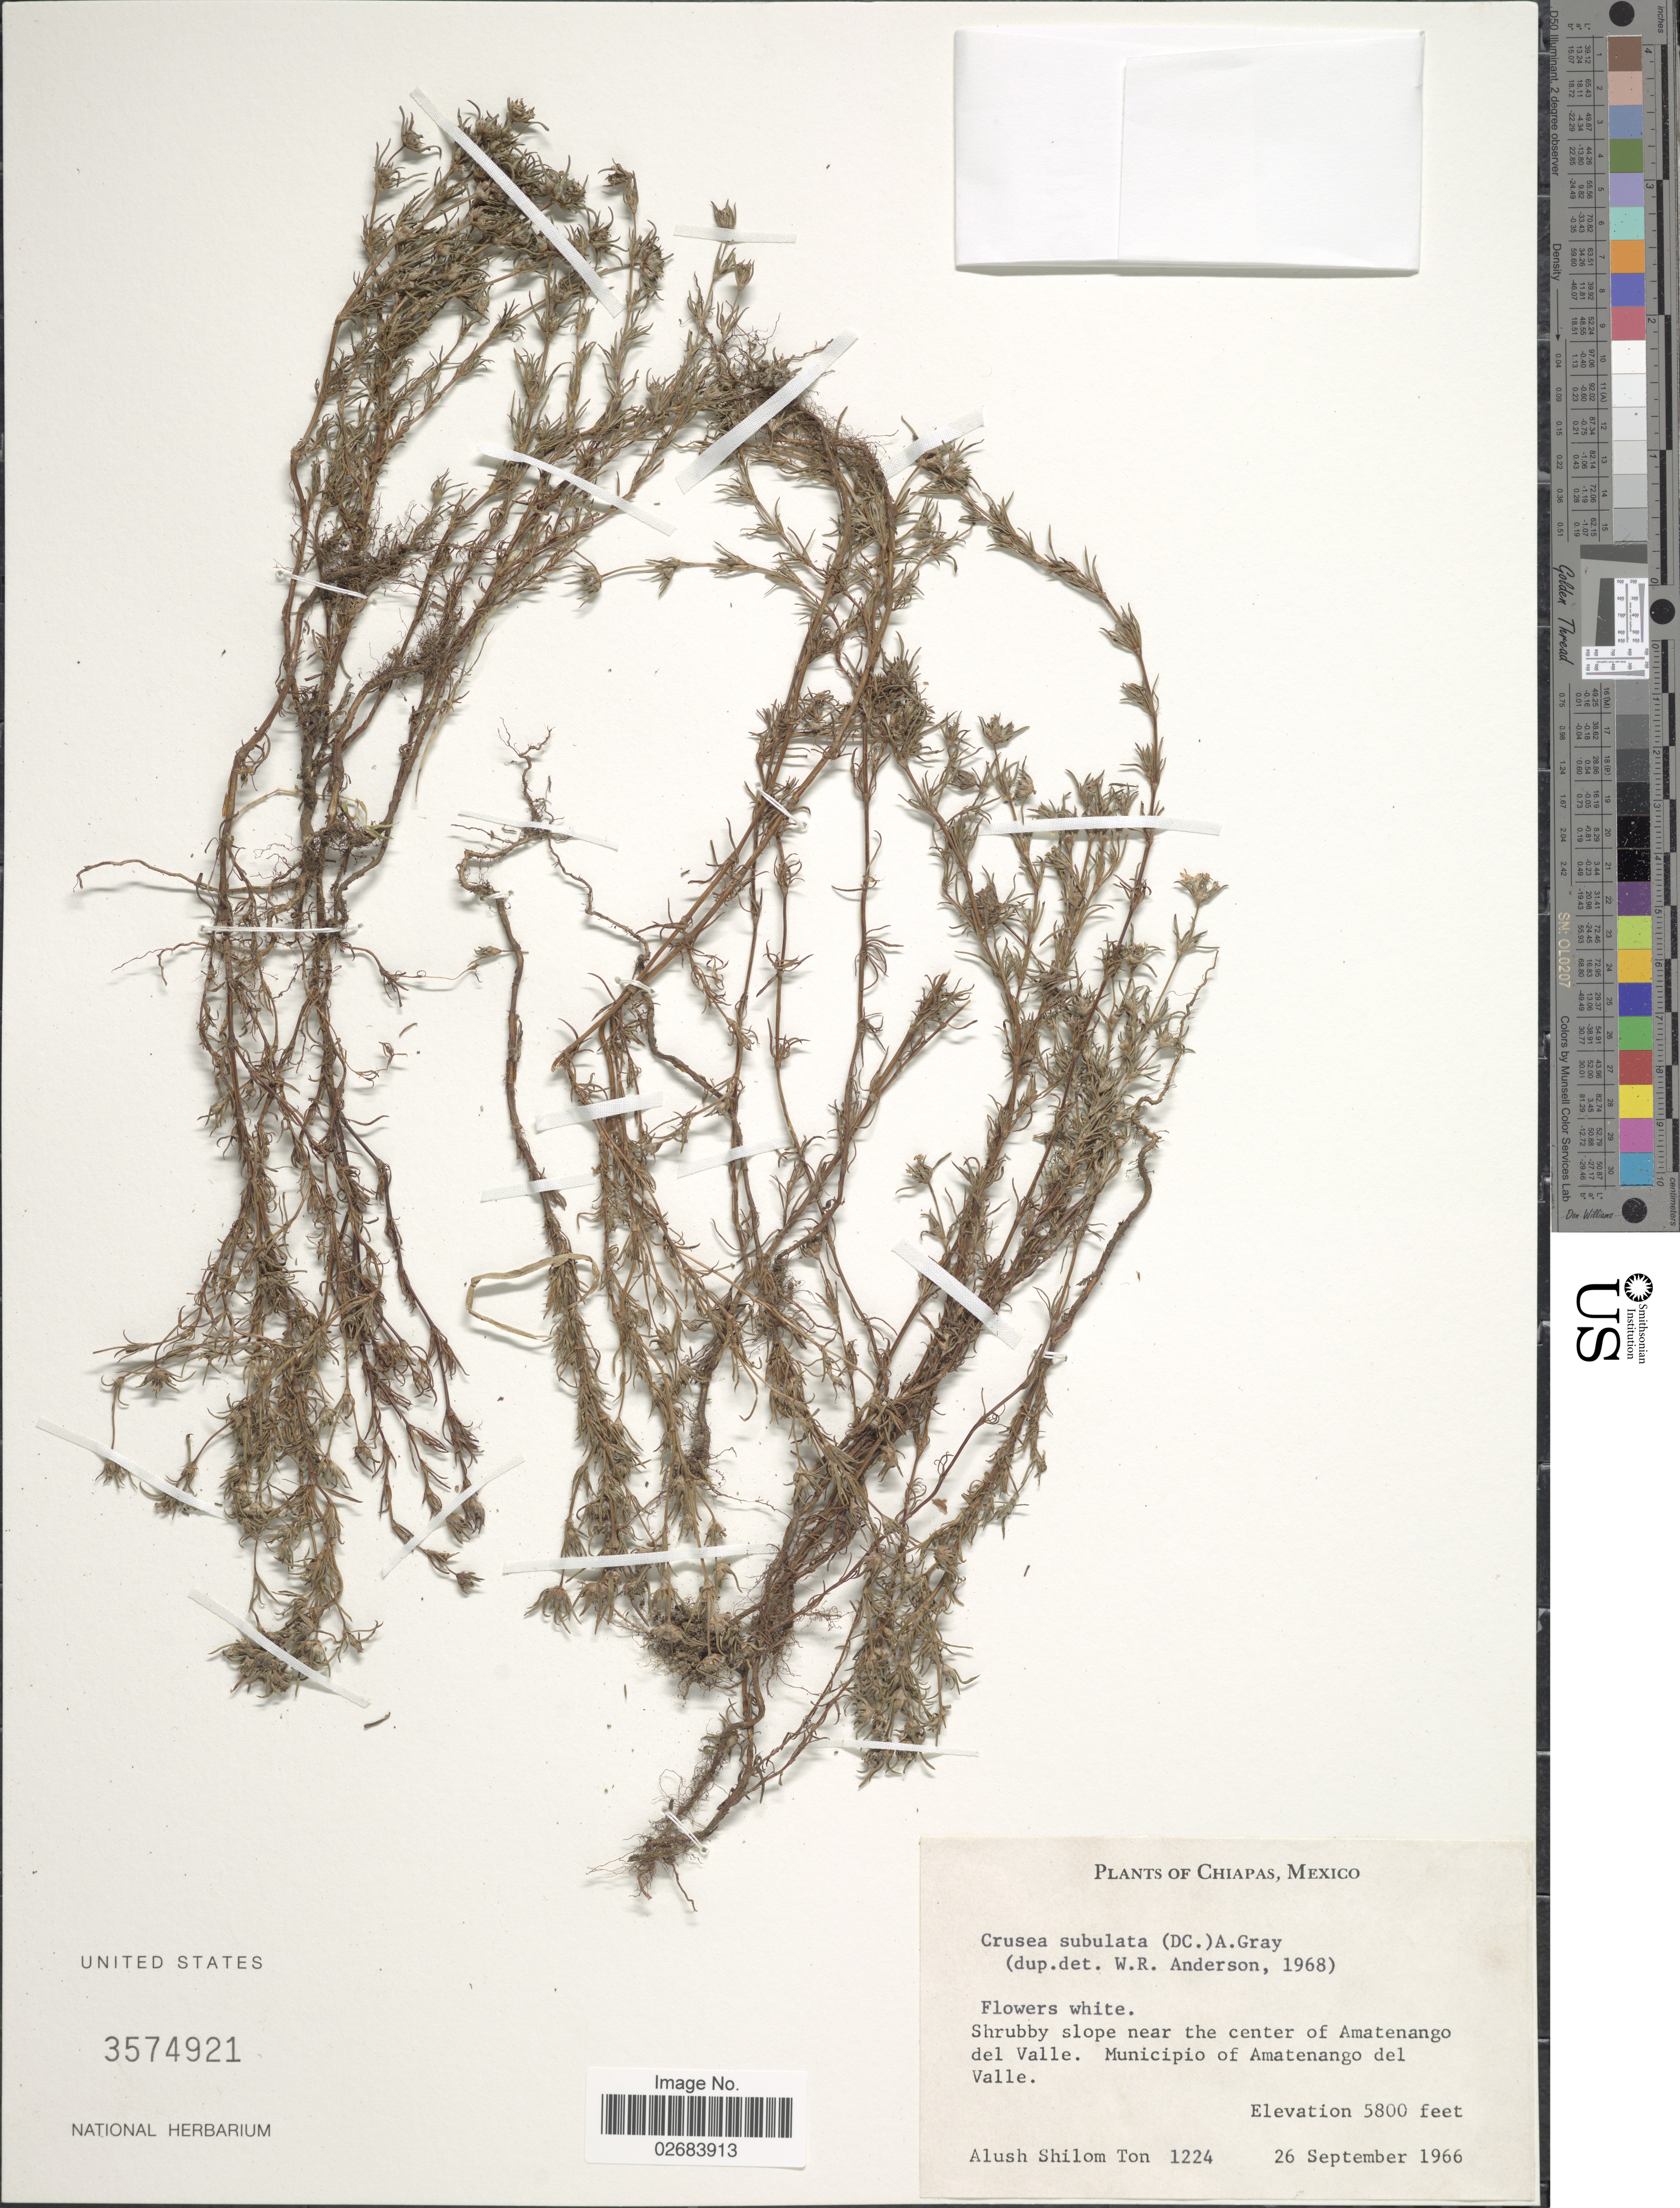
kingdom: Plantae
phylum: Tracheophyta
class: Magnoliopsida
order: Gentianales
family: Rubiaceae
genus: Crusea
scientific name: Crusea wrightii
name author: A. Gray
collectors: A. M. Ton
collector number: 1224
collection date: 1966-09-26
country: Mexico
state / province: Chiapas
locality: Shrubby slope near the center of Amatenango del Valle, Municipio of Amatenango del Valle.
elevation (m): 1768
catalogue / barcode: US 3574921